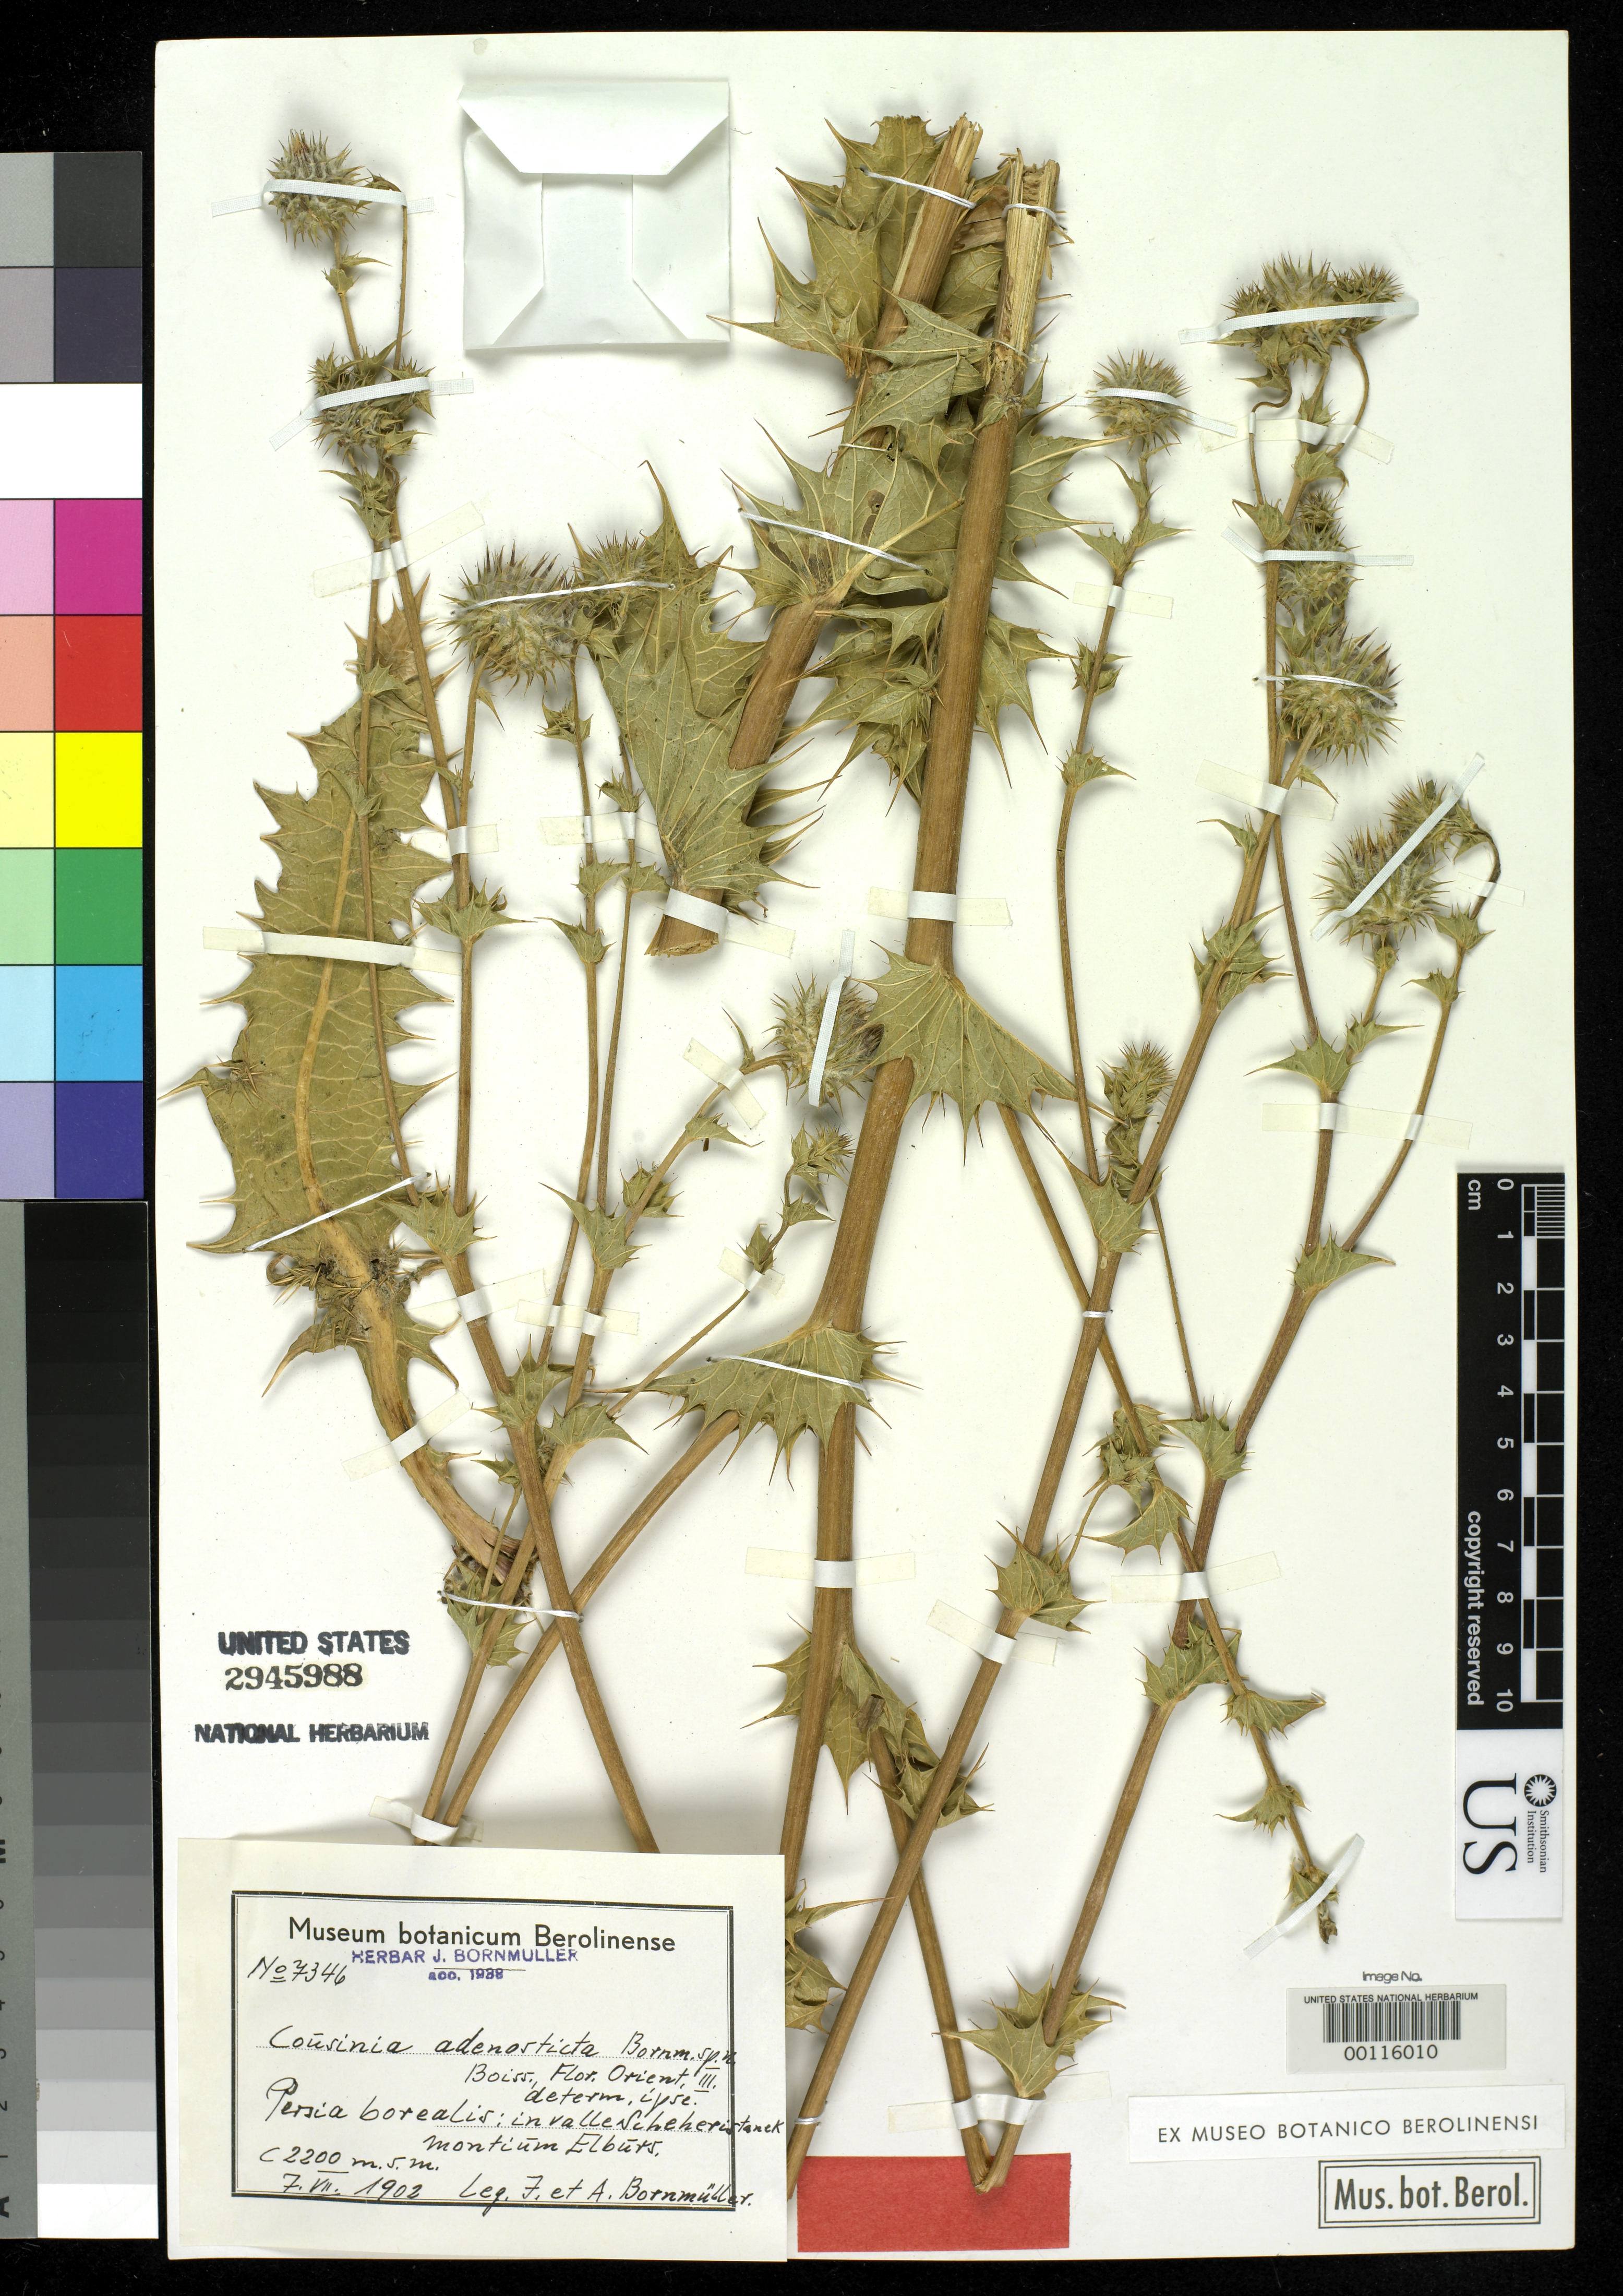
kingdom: Plantae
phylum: Tracheophyta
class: Magnoliopsida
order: Asterales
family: Asteraceae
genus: Cousinia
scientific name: Cousinia adenosticta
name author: Bornm.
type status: Isotype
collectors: J. Bornmüller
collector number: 7346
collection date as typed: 07 Jul 1902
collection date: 1902-07-07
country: Iran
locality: Elburs Mt., Scheheristanek Valley.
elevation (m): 2700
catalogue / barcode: US 2945988